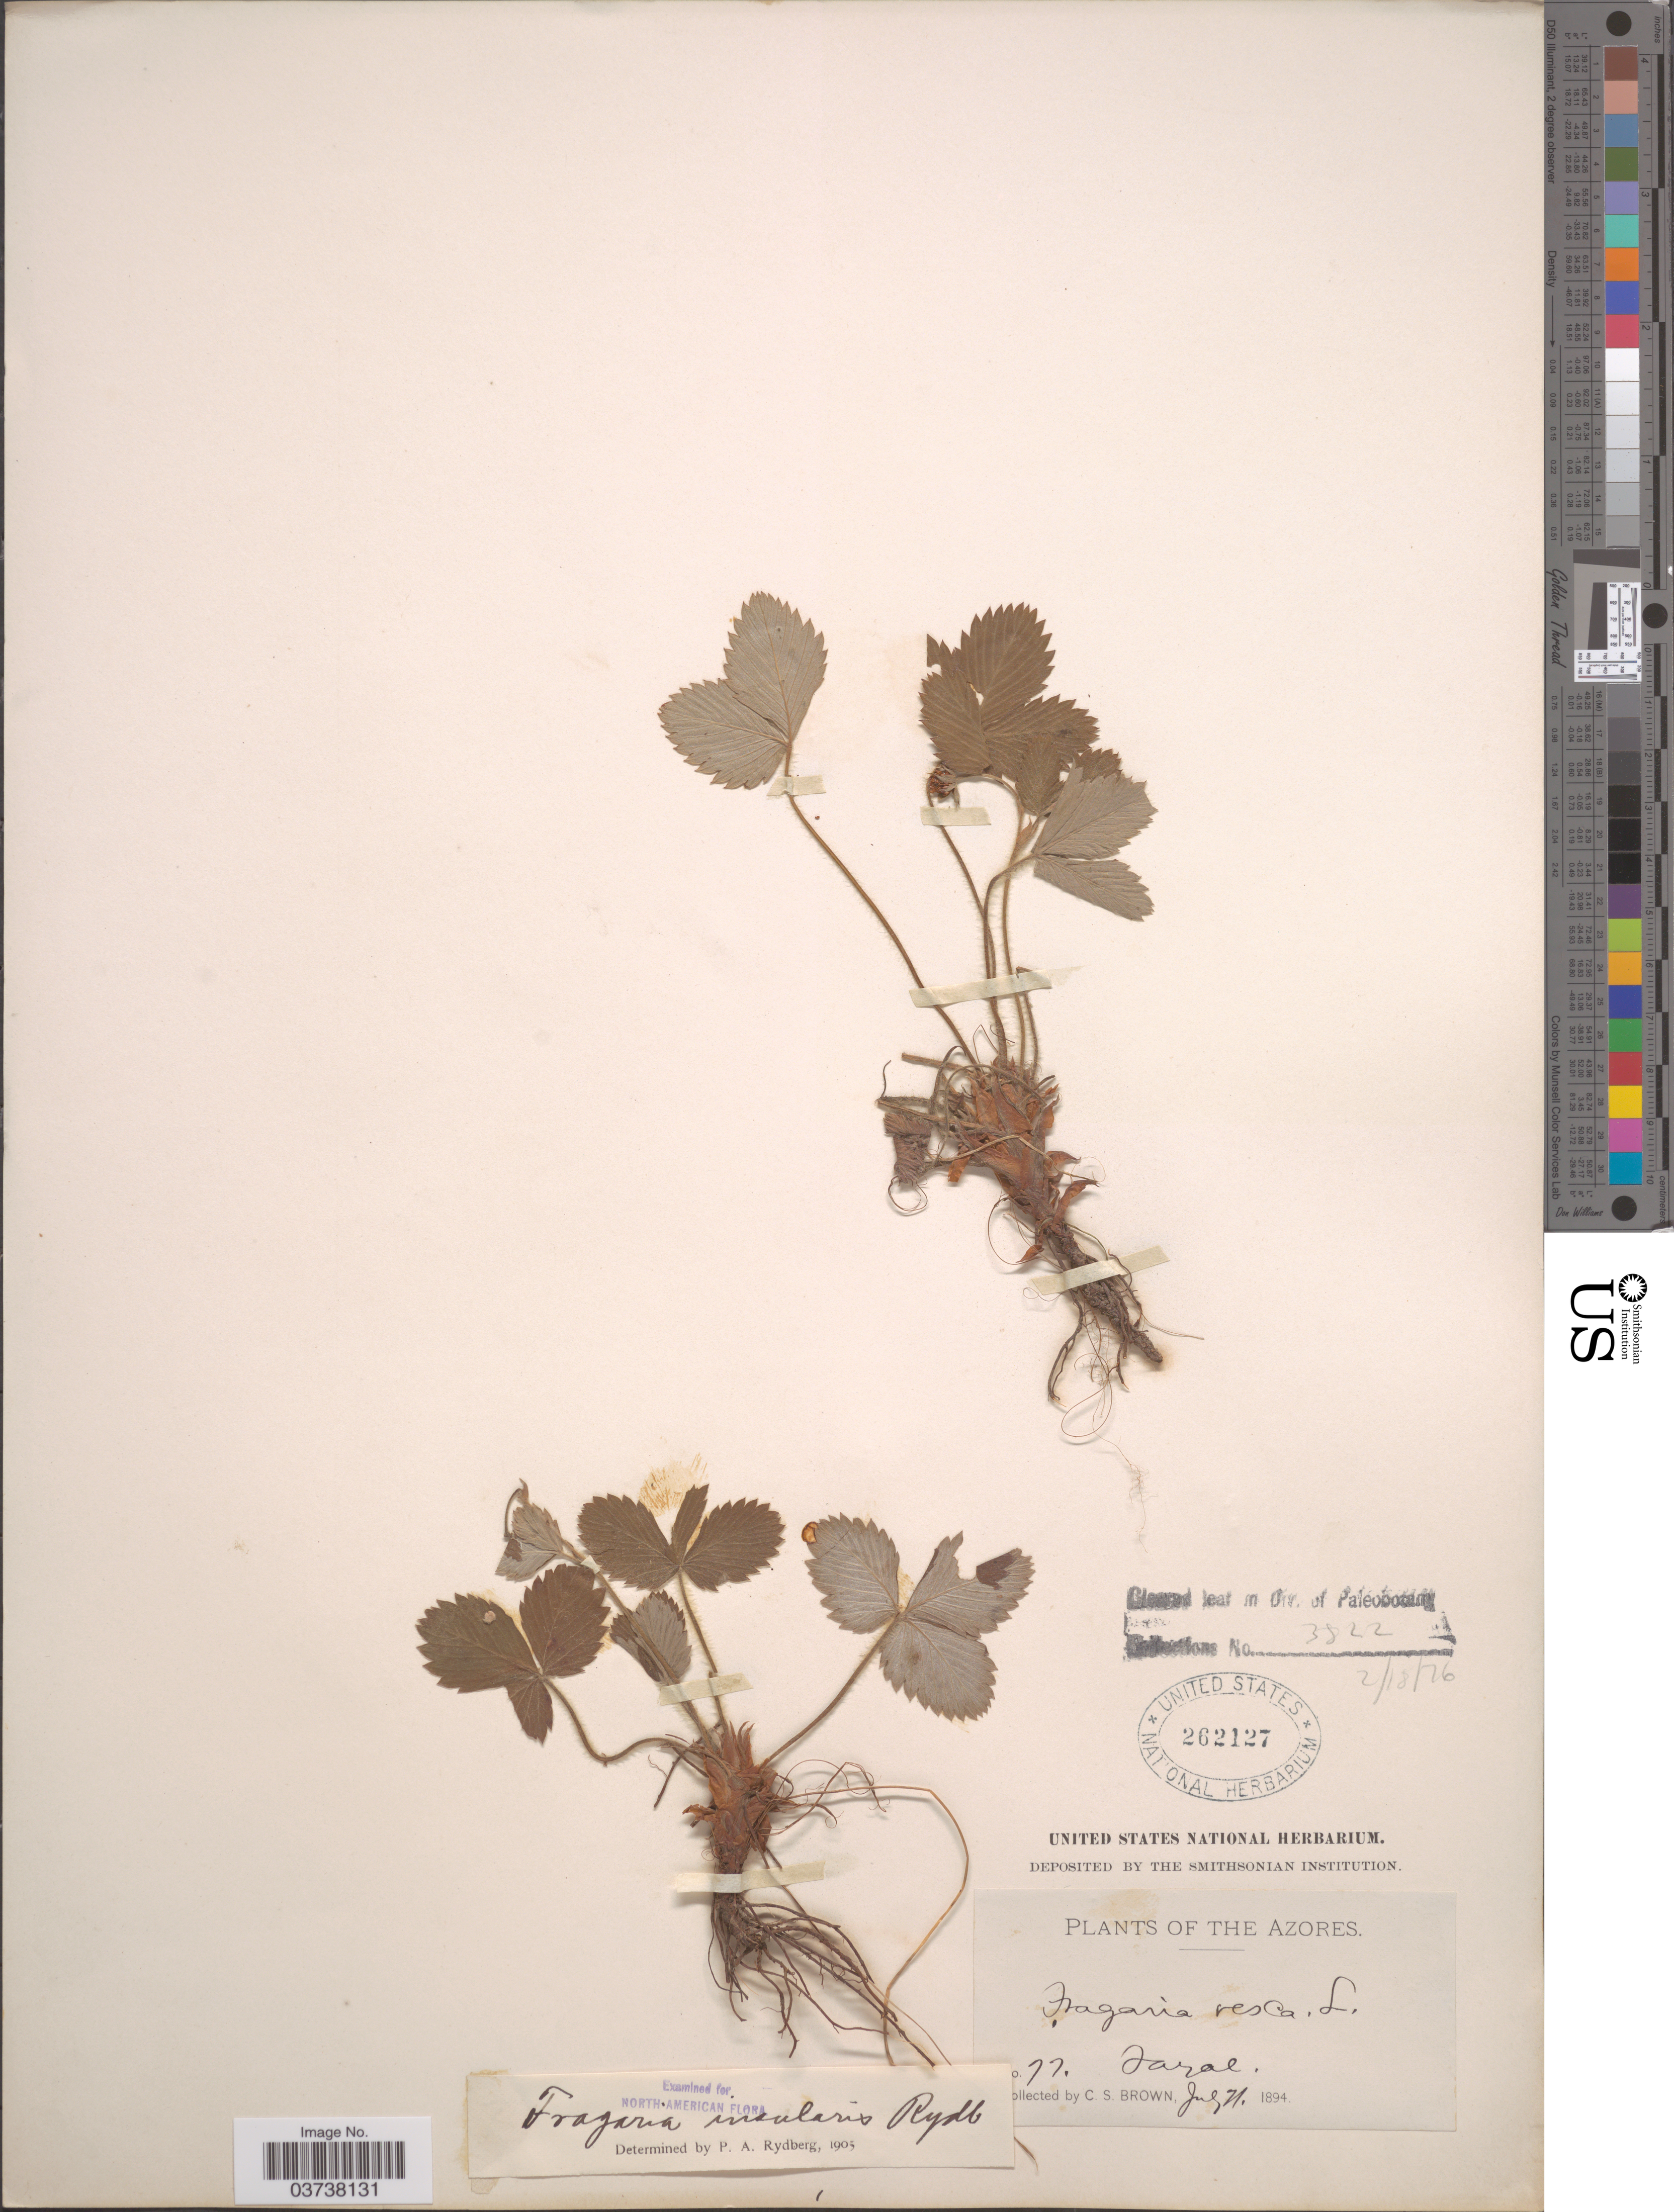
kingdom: Plantae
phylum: Tracheophyta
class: Magnoliopsida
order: Rosales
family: Rosaceae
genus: Fragaria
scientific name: Fragaria insularis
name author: Rydb.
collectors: C. S. Brown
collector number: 77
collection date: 1894-07-21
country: Portugal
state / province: Azores (Aut. Reg.)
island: Faial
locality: Fayal.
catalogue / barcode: US 262127